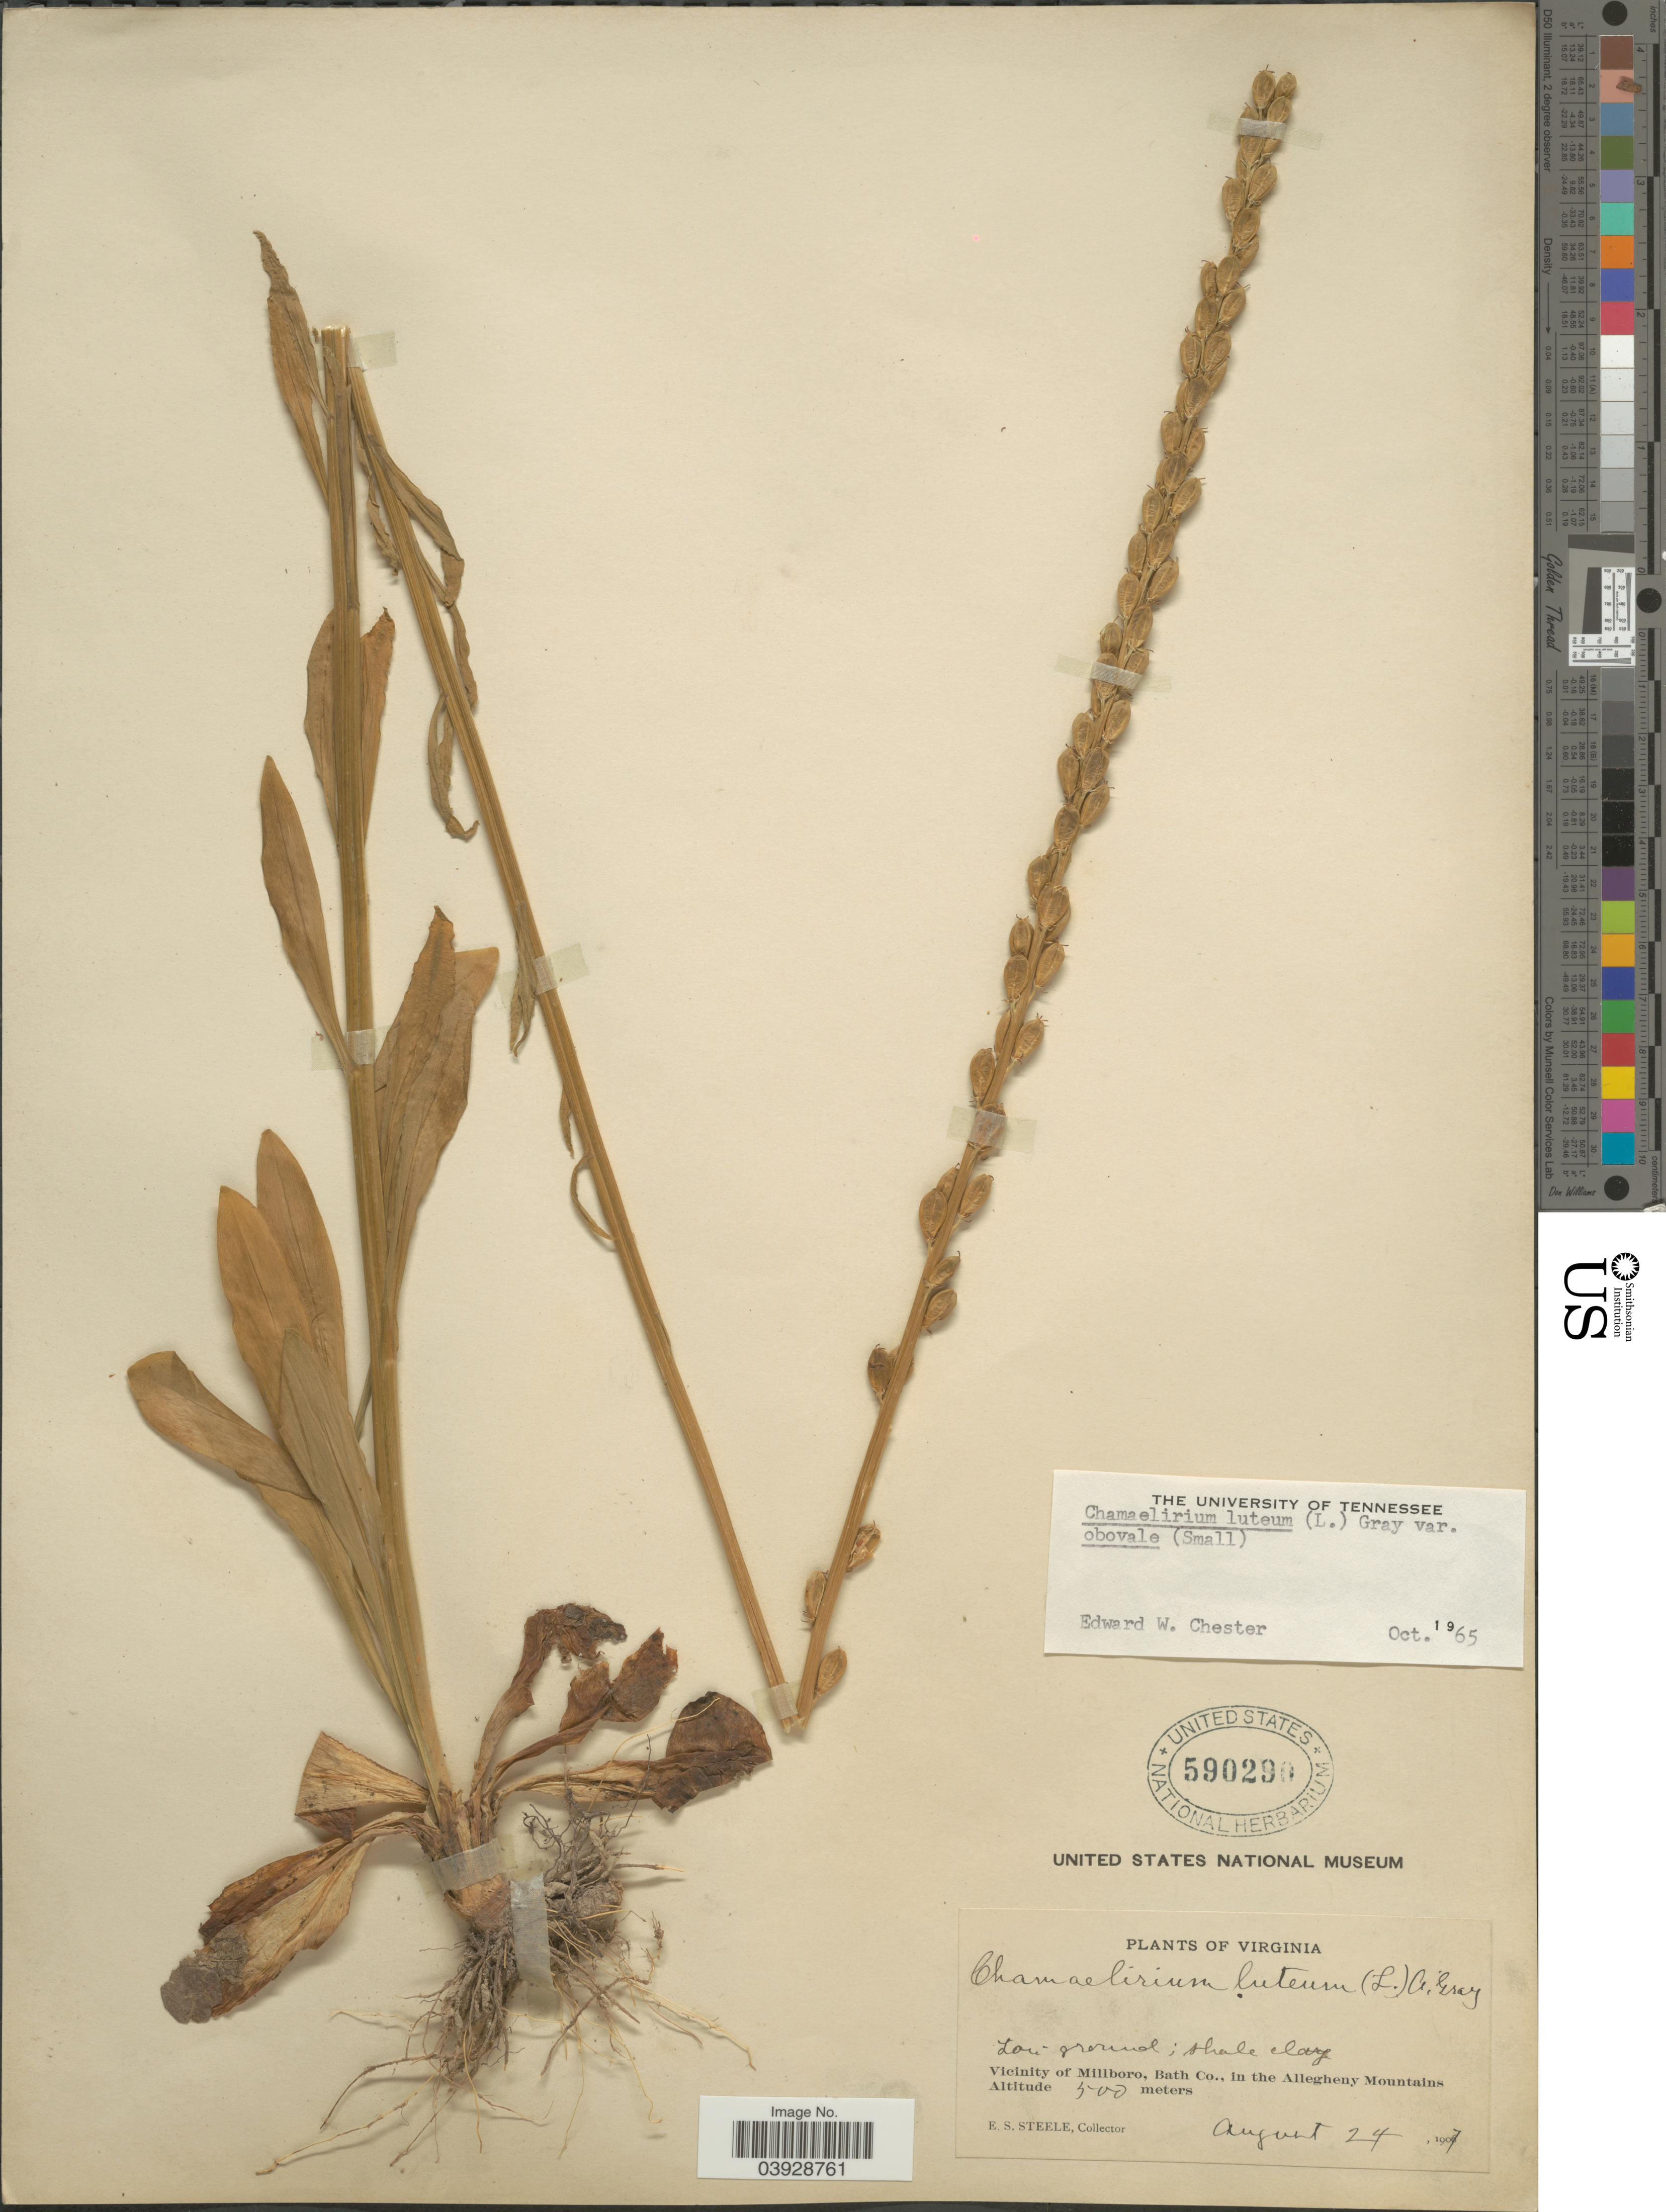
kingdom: Plantae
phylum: Tracheophyta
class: Liliopsida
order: Liliales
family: Melanthiaceae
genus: Chamaelirium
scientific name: Chamaelirium luteum var. obovale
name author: (Small) ined.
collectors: E. Steele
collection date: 1907-08-24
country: United States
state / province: Virginia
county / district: Bath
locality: Vicinity of Millboro, Bath Co., in the Allegheny Mountains.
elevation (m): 500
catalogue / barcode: US 590290